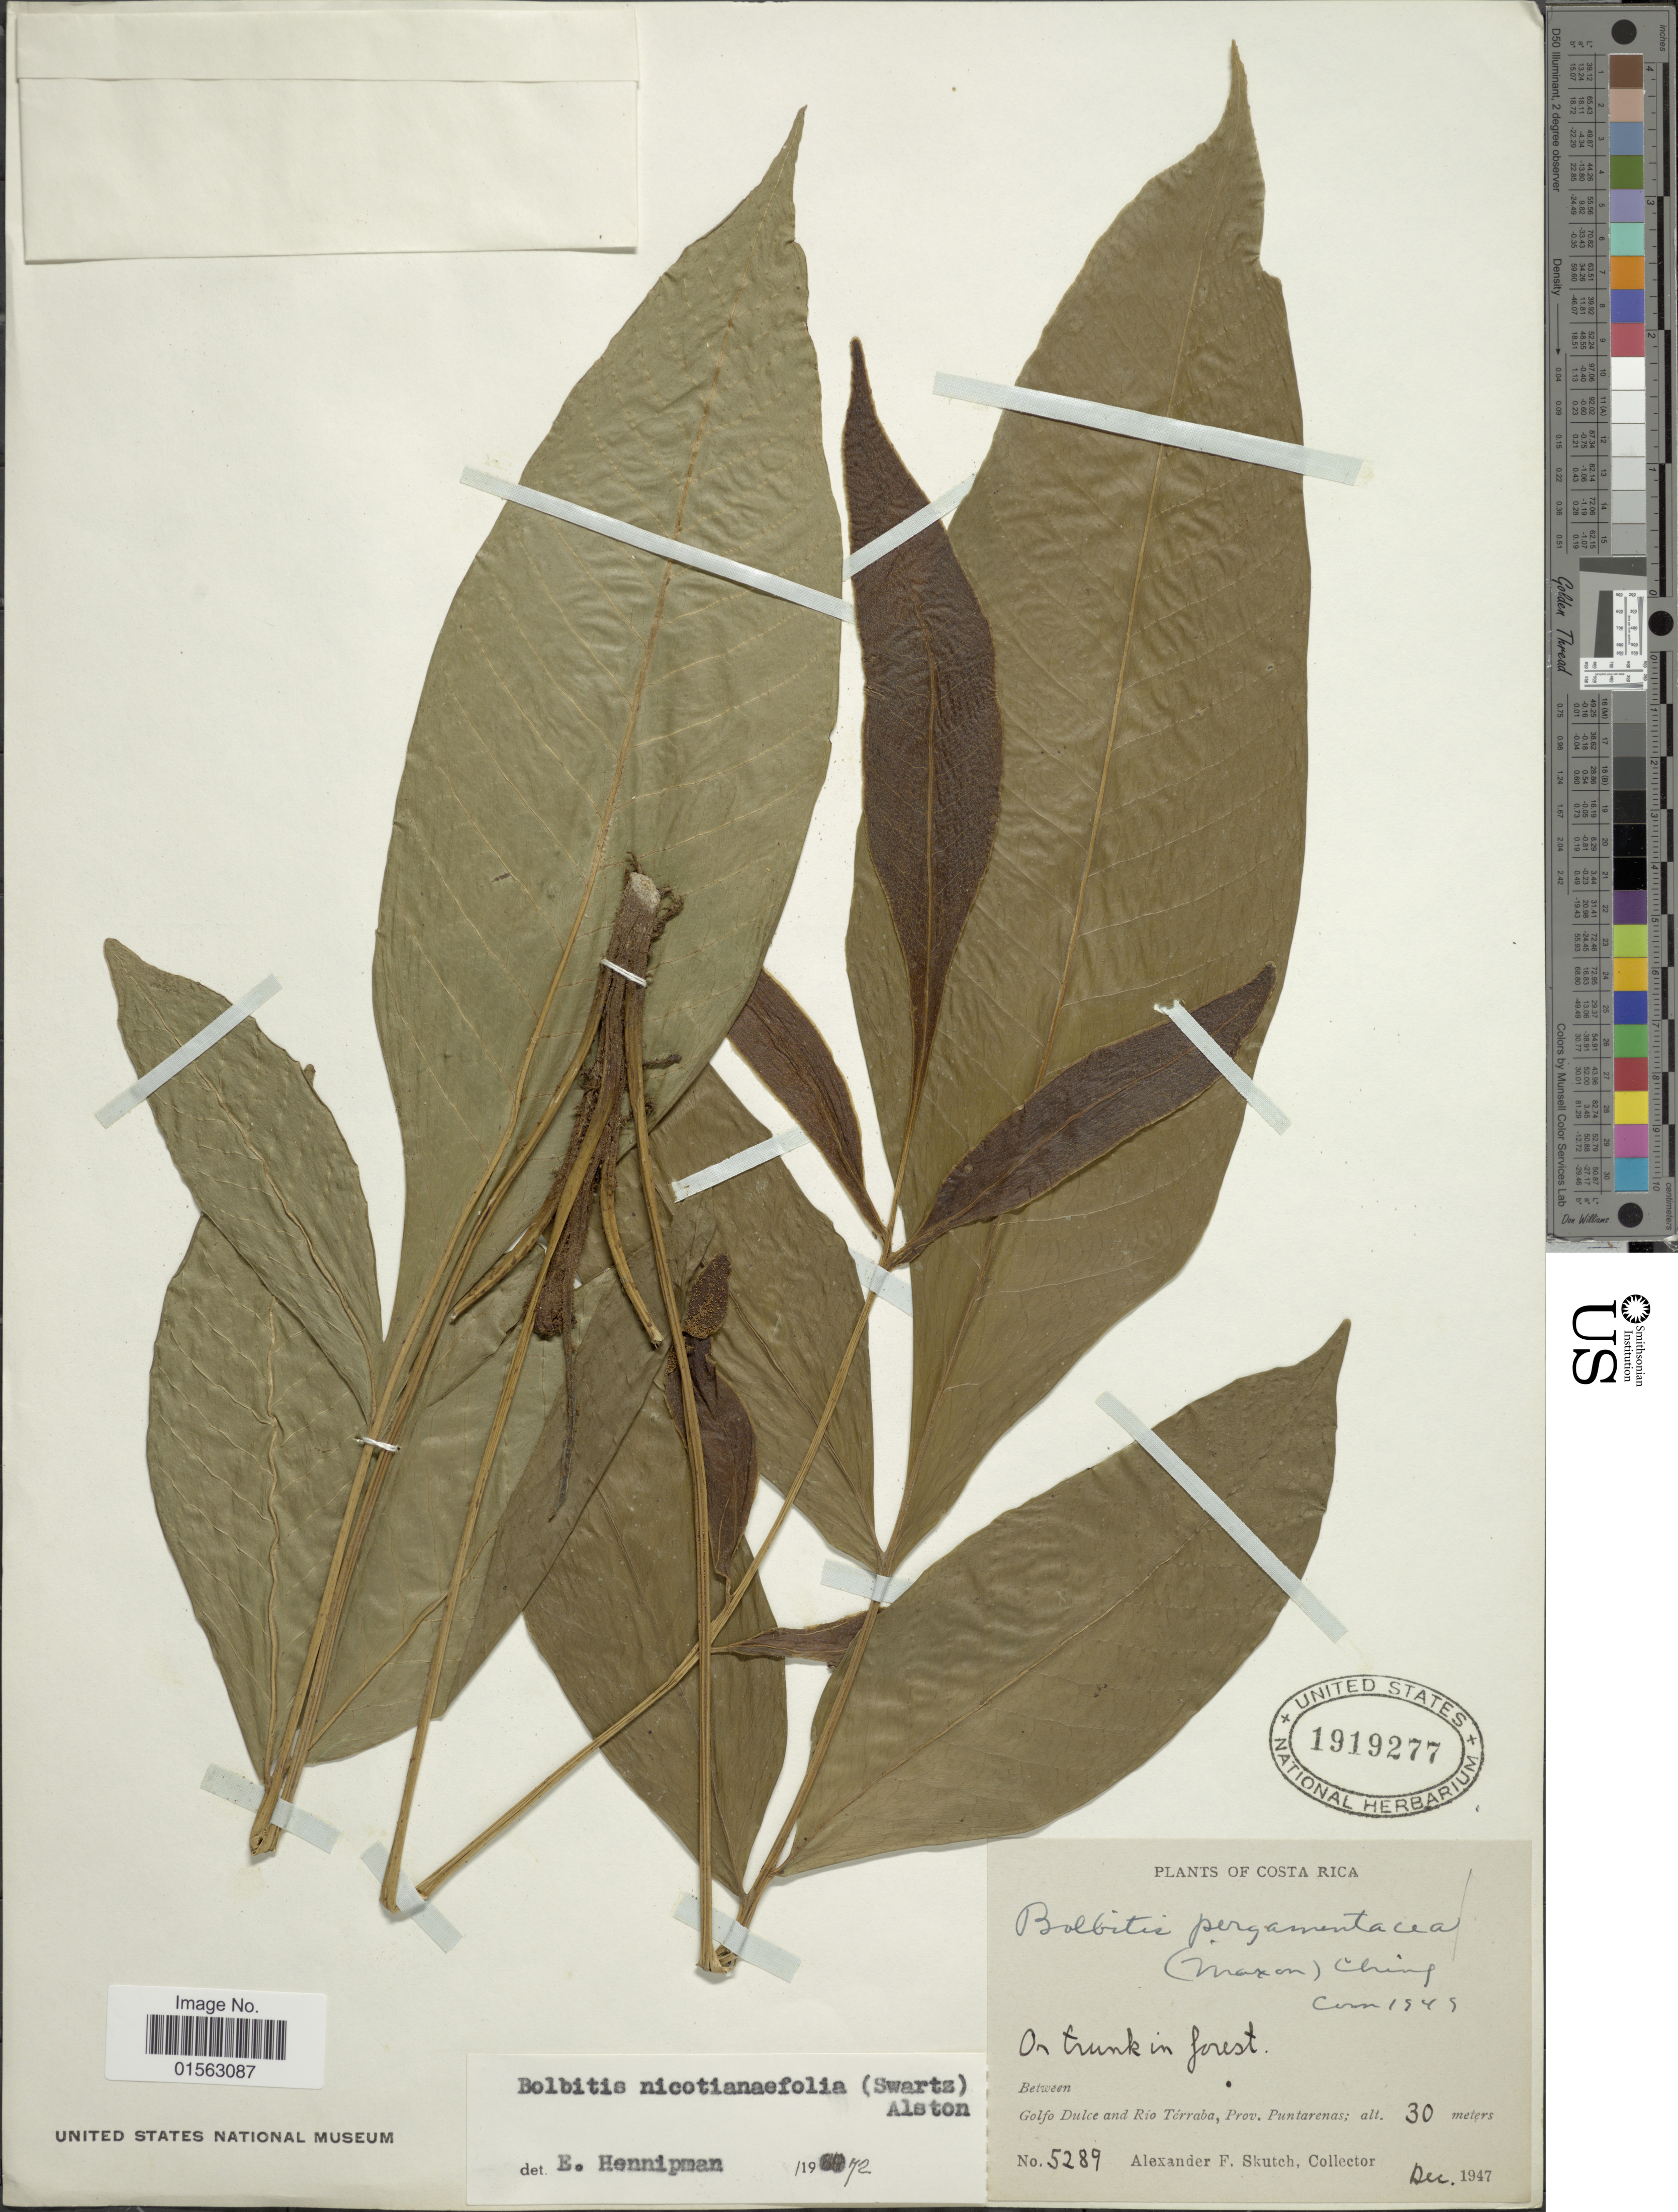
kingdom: Plantae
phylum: Tracheophyta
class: Polypodiopsida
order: Polypodiales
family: Dryopteridaceae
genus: Mickelia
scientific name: Mickelia nicotianifolia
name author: (Sw.) R.C. Moran et al.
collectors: A. F. Skutch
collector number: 5289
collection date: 1947-12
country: Costa Rica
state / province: Puntarenas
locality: Costa Rica, on trunk in forest between Golfo Dulce and Rio Térraba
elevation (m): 30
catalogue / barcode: US 1919277